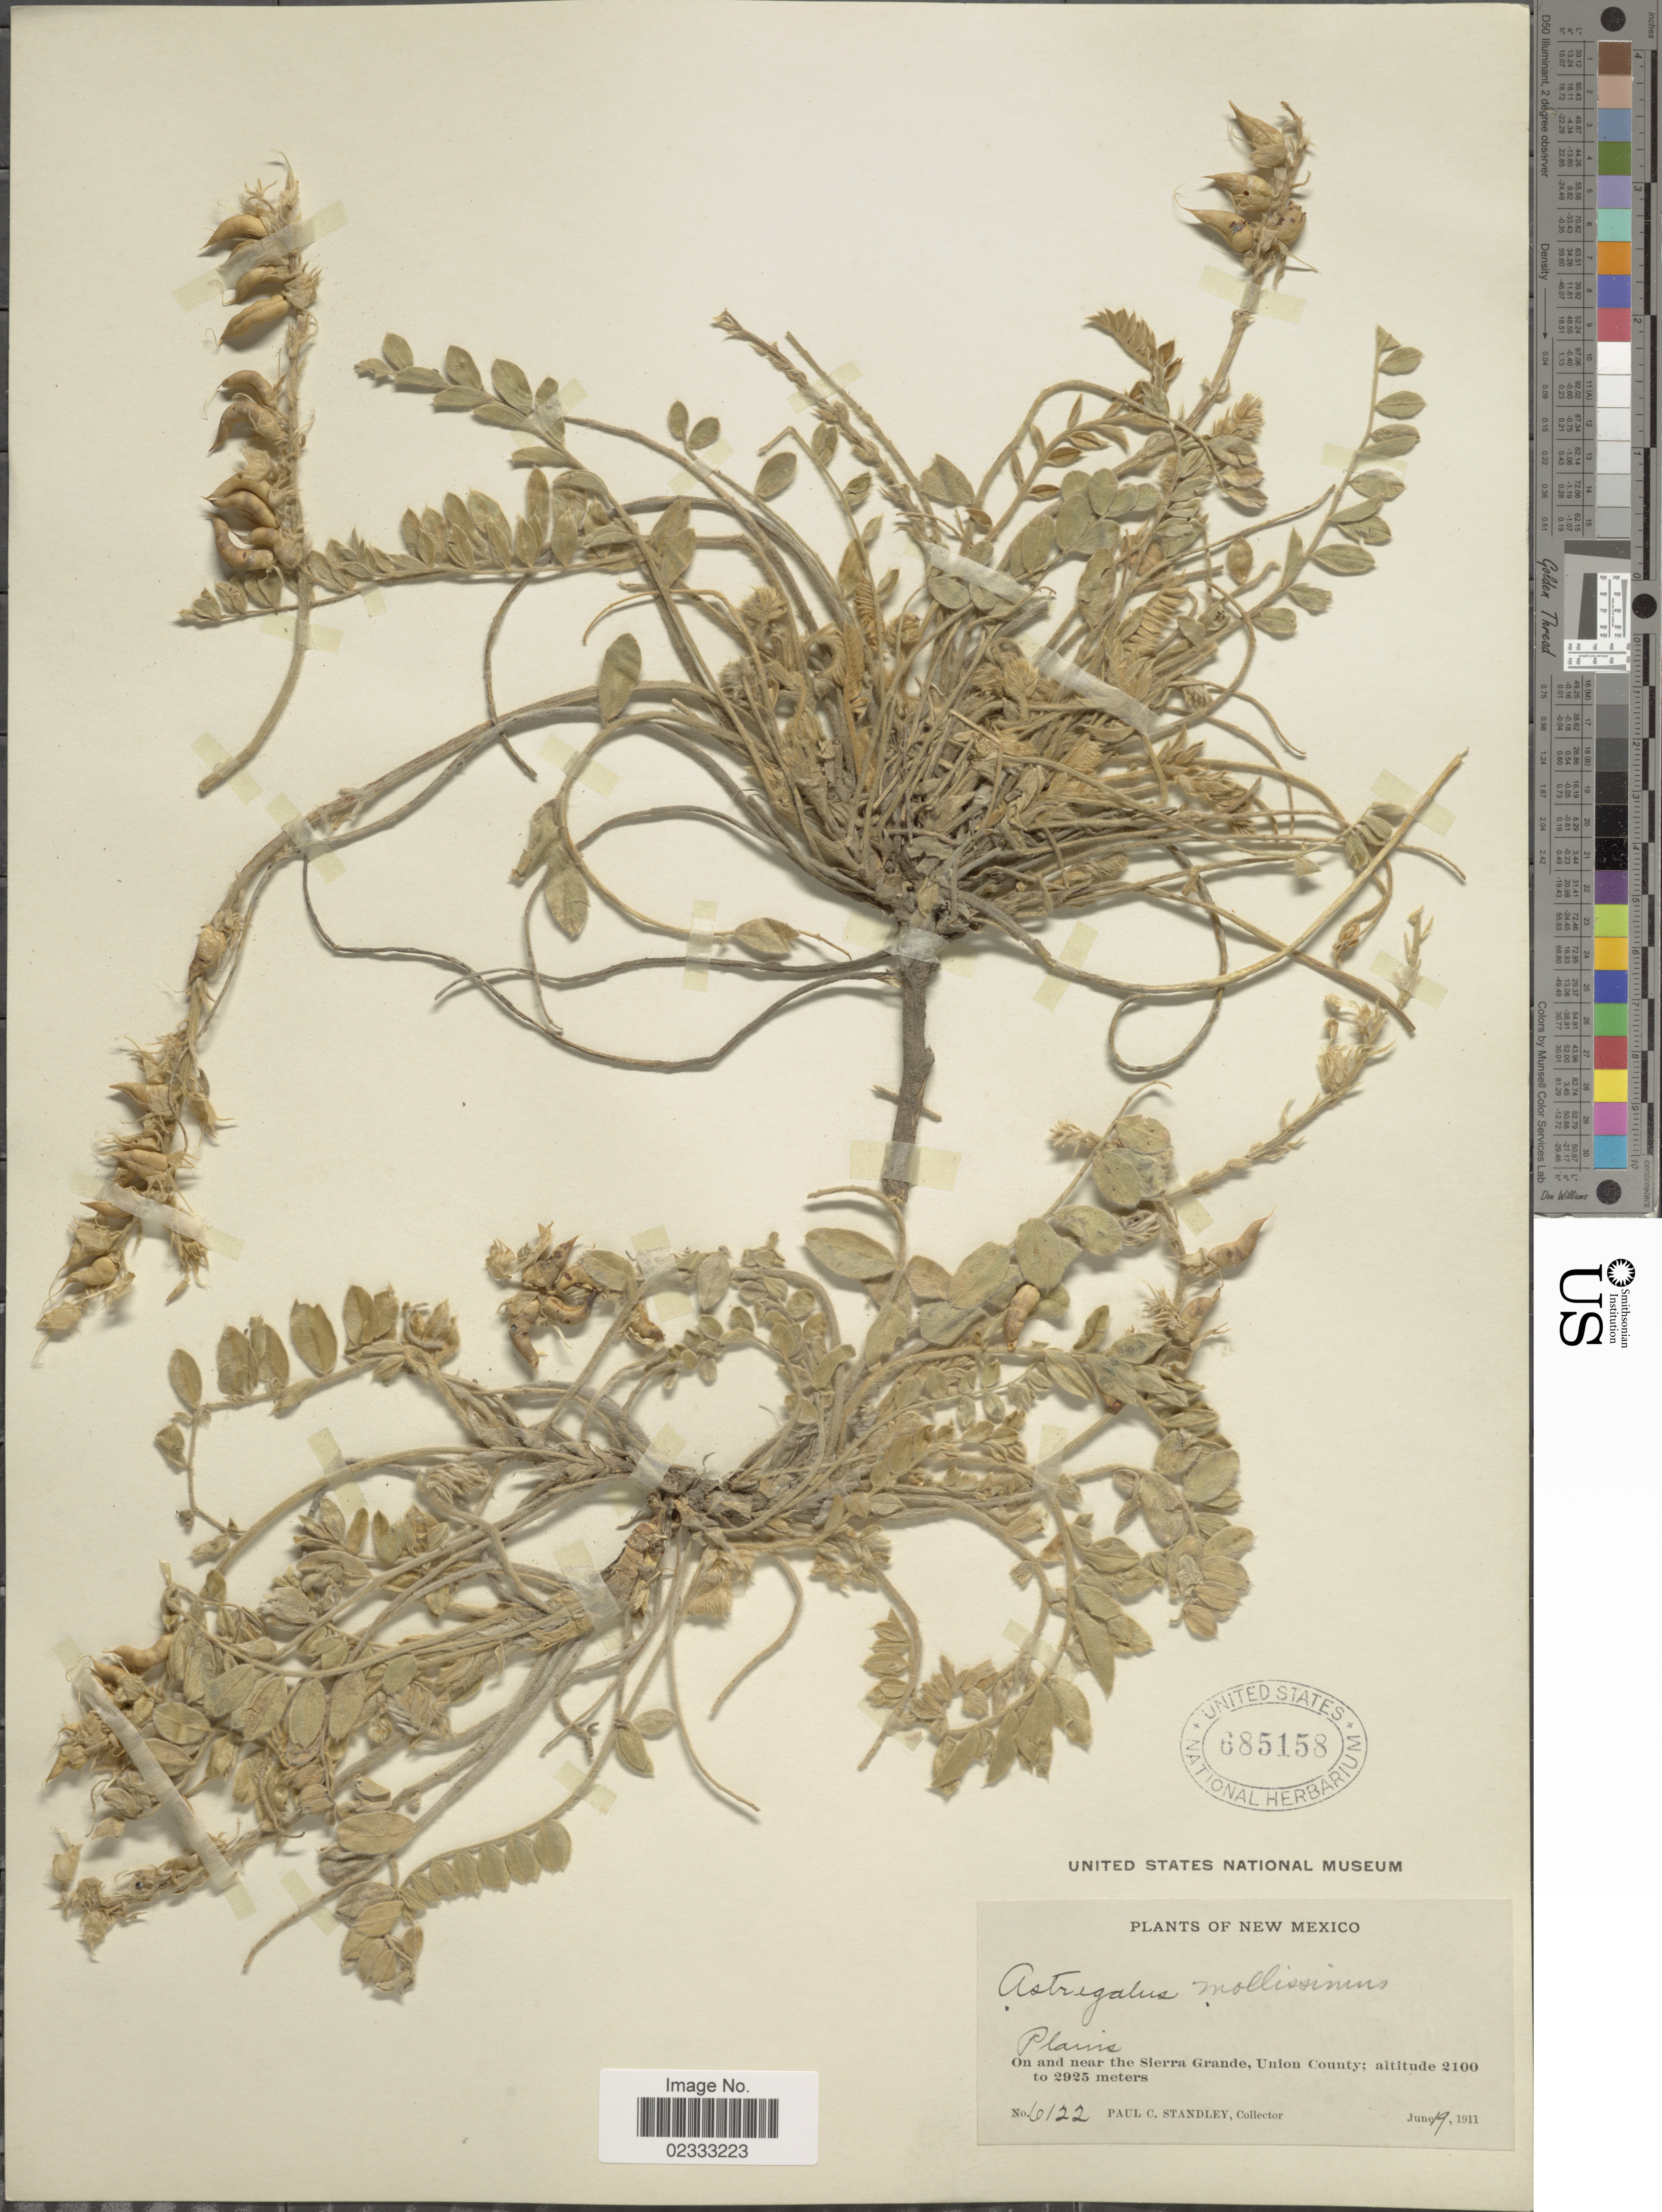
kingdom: Plantae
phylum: Tracheophyta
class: Magnoliopsida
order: Fabales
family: Fabaceae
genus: Astragalus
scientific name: Astragalus mollissimus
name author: Torr.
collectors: P. C. Standley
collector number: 6122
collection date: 1911-06-19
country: United States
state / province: New Mexico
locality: Plains, On and near the Sierra Grande, Union County.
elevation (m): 2100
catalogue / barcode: US 685158